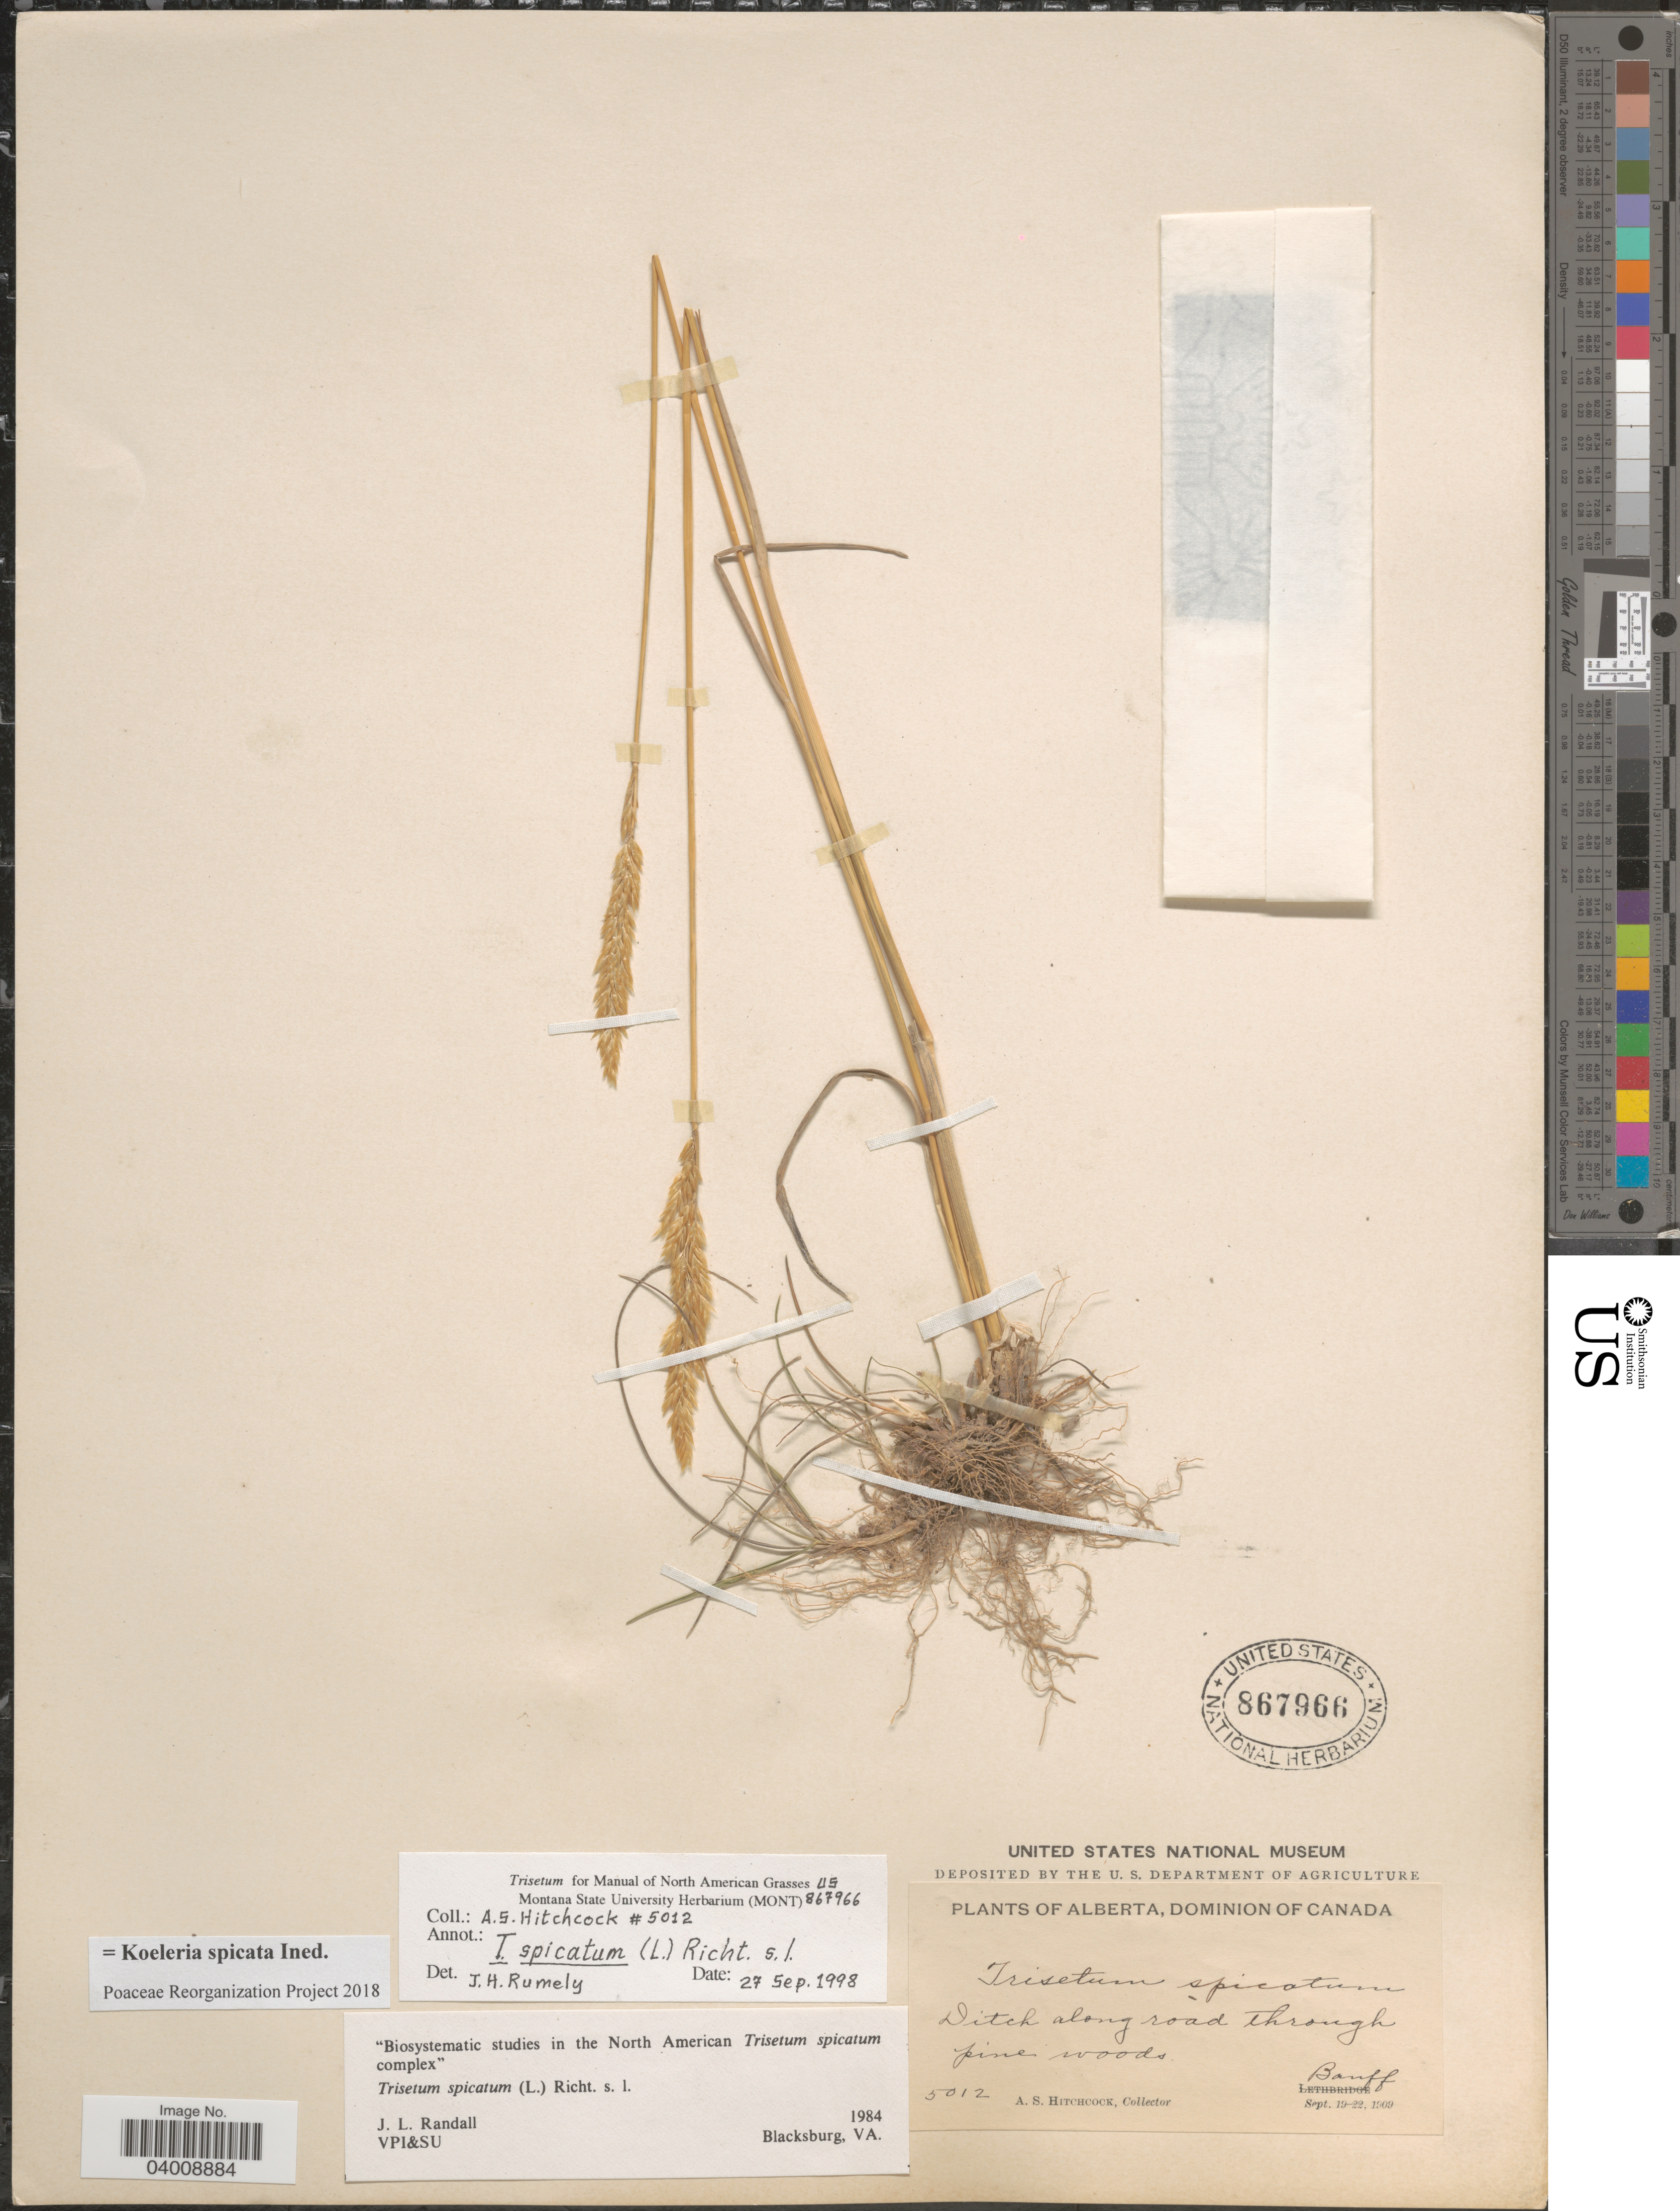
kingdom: Plantae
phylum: Tracheophyta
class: Liliopsida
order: Poales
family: Poaceae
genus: Koeleria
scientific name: Koeleria spicata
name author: (L.) Barberá et al.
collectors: A. S. Hitchcock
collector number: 5012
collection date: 1909-09-19/1909-09-22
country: Canada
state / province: Alberta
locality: Dominion of Canada. Ditch along road through pine woods. Banff.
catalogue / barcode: US 867966